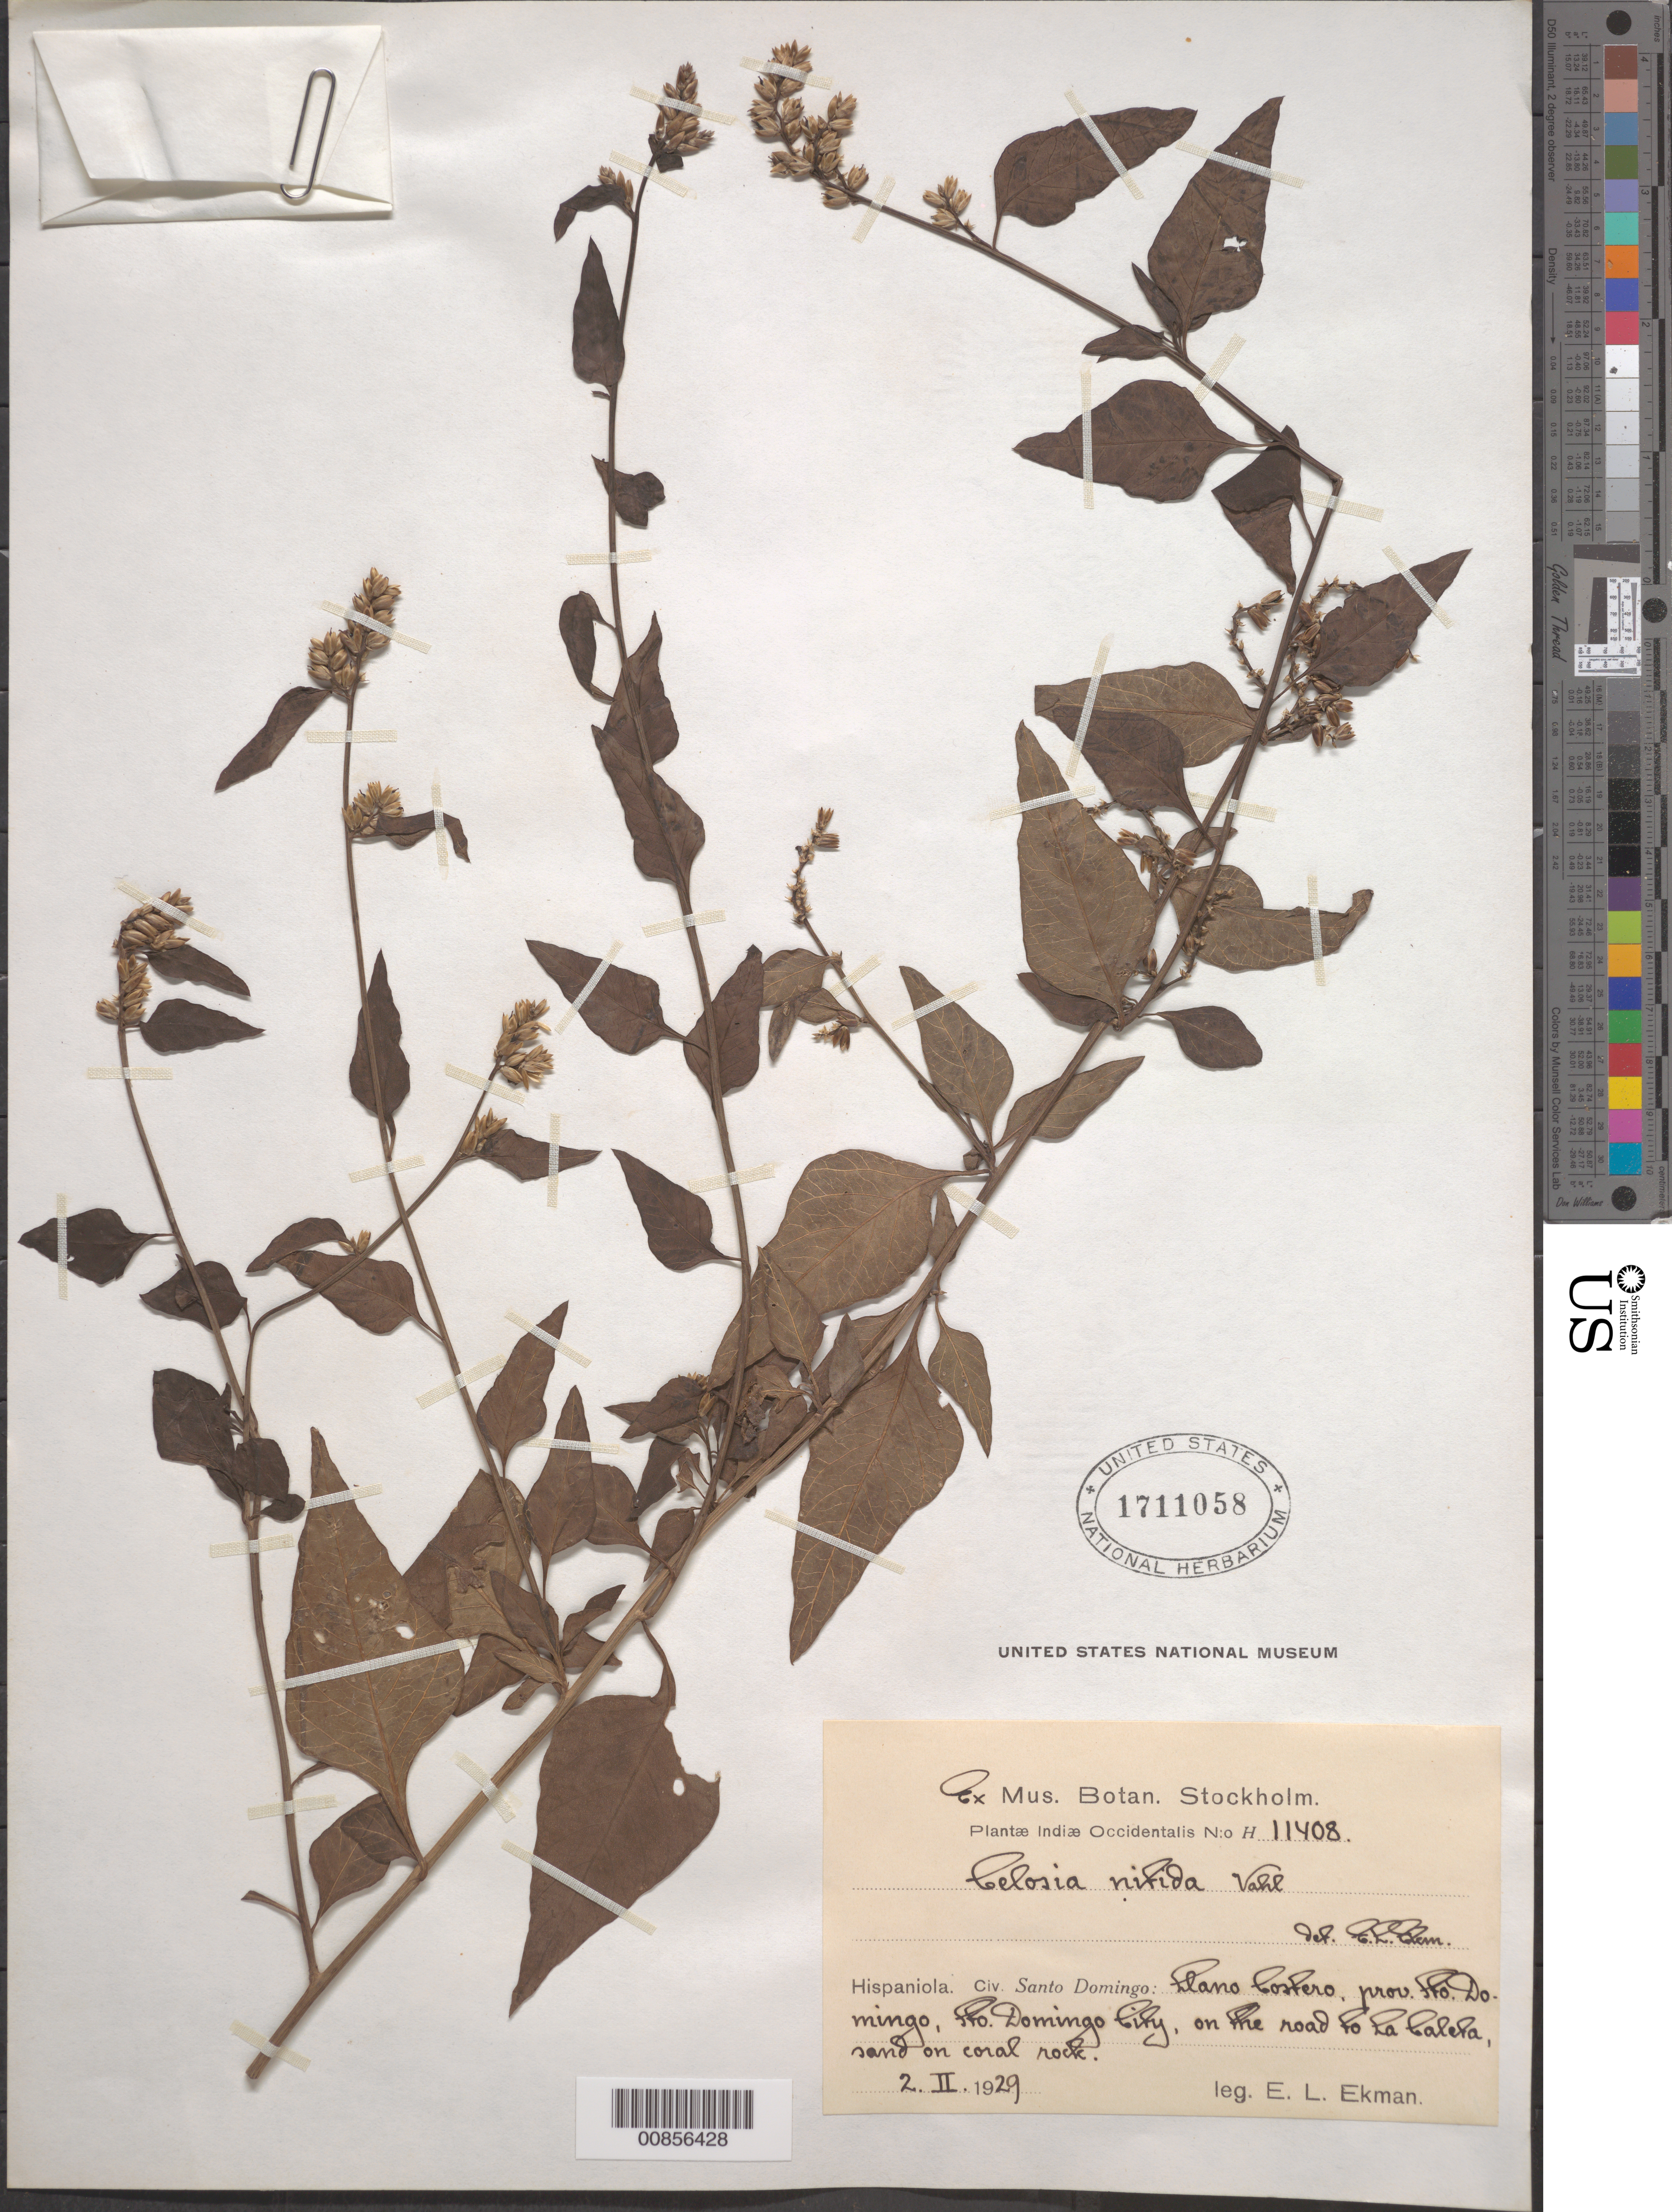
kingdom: Plantae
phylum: Tracheophyta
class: Magnoliopsida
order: Caryophyllales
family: Amaranthaceae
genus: Celosia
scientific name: Celosia nitida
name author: Vahl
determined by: Ekman, E. L.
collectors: E. L. Ekman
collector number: H 11408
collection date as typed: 02 Feb 1929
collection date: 1929-02-02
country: Dominican Republic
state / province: Distrito Nacional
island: Hispaniola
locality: Llano Costero, prov. Sto. Domingo (obsolete), Sto. Domingo City, on the road to La Caleta.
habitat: Sand on coral rock.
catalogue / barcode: US 1711058